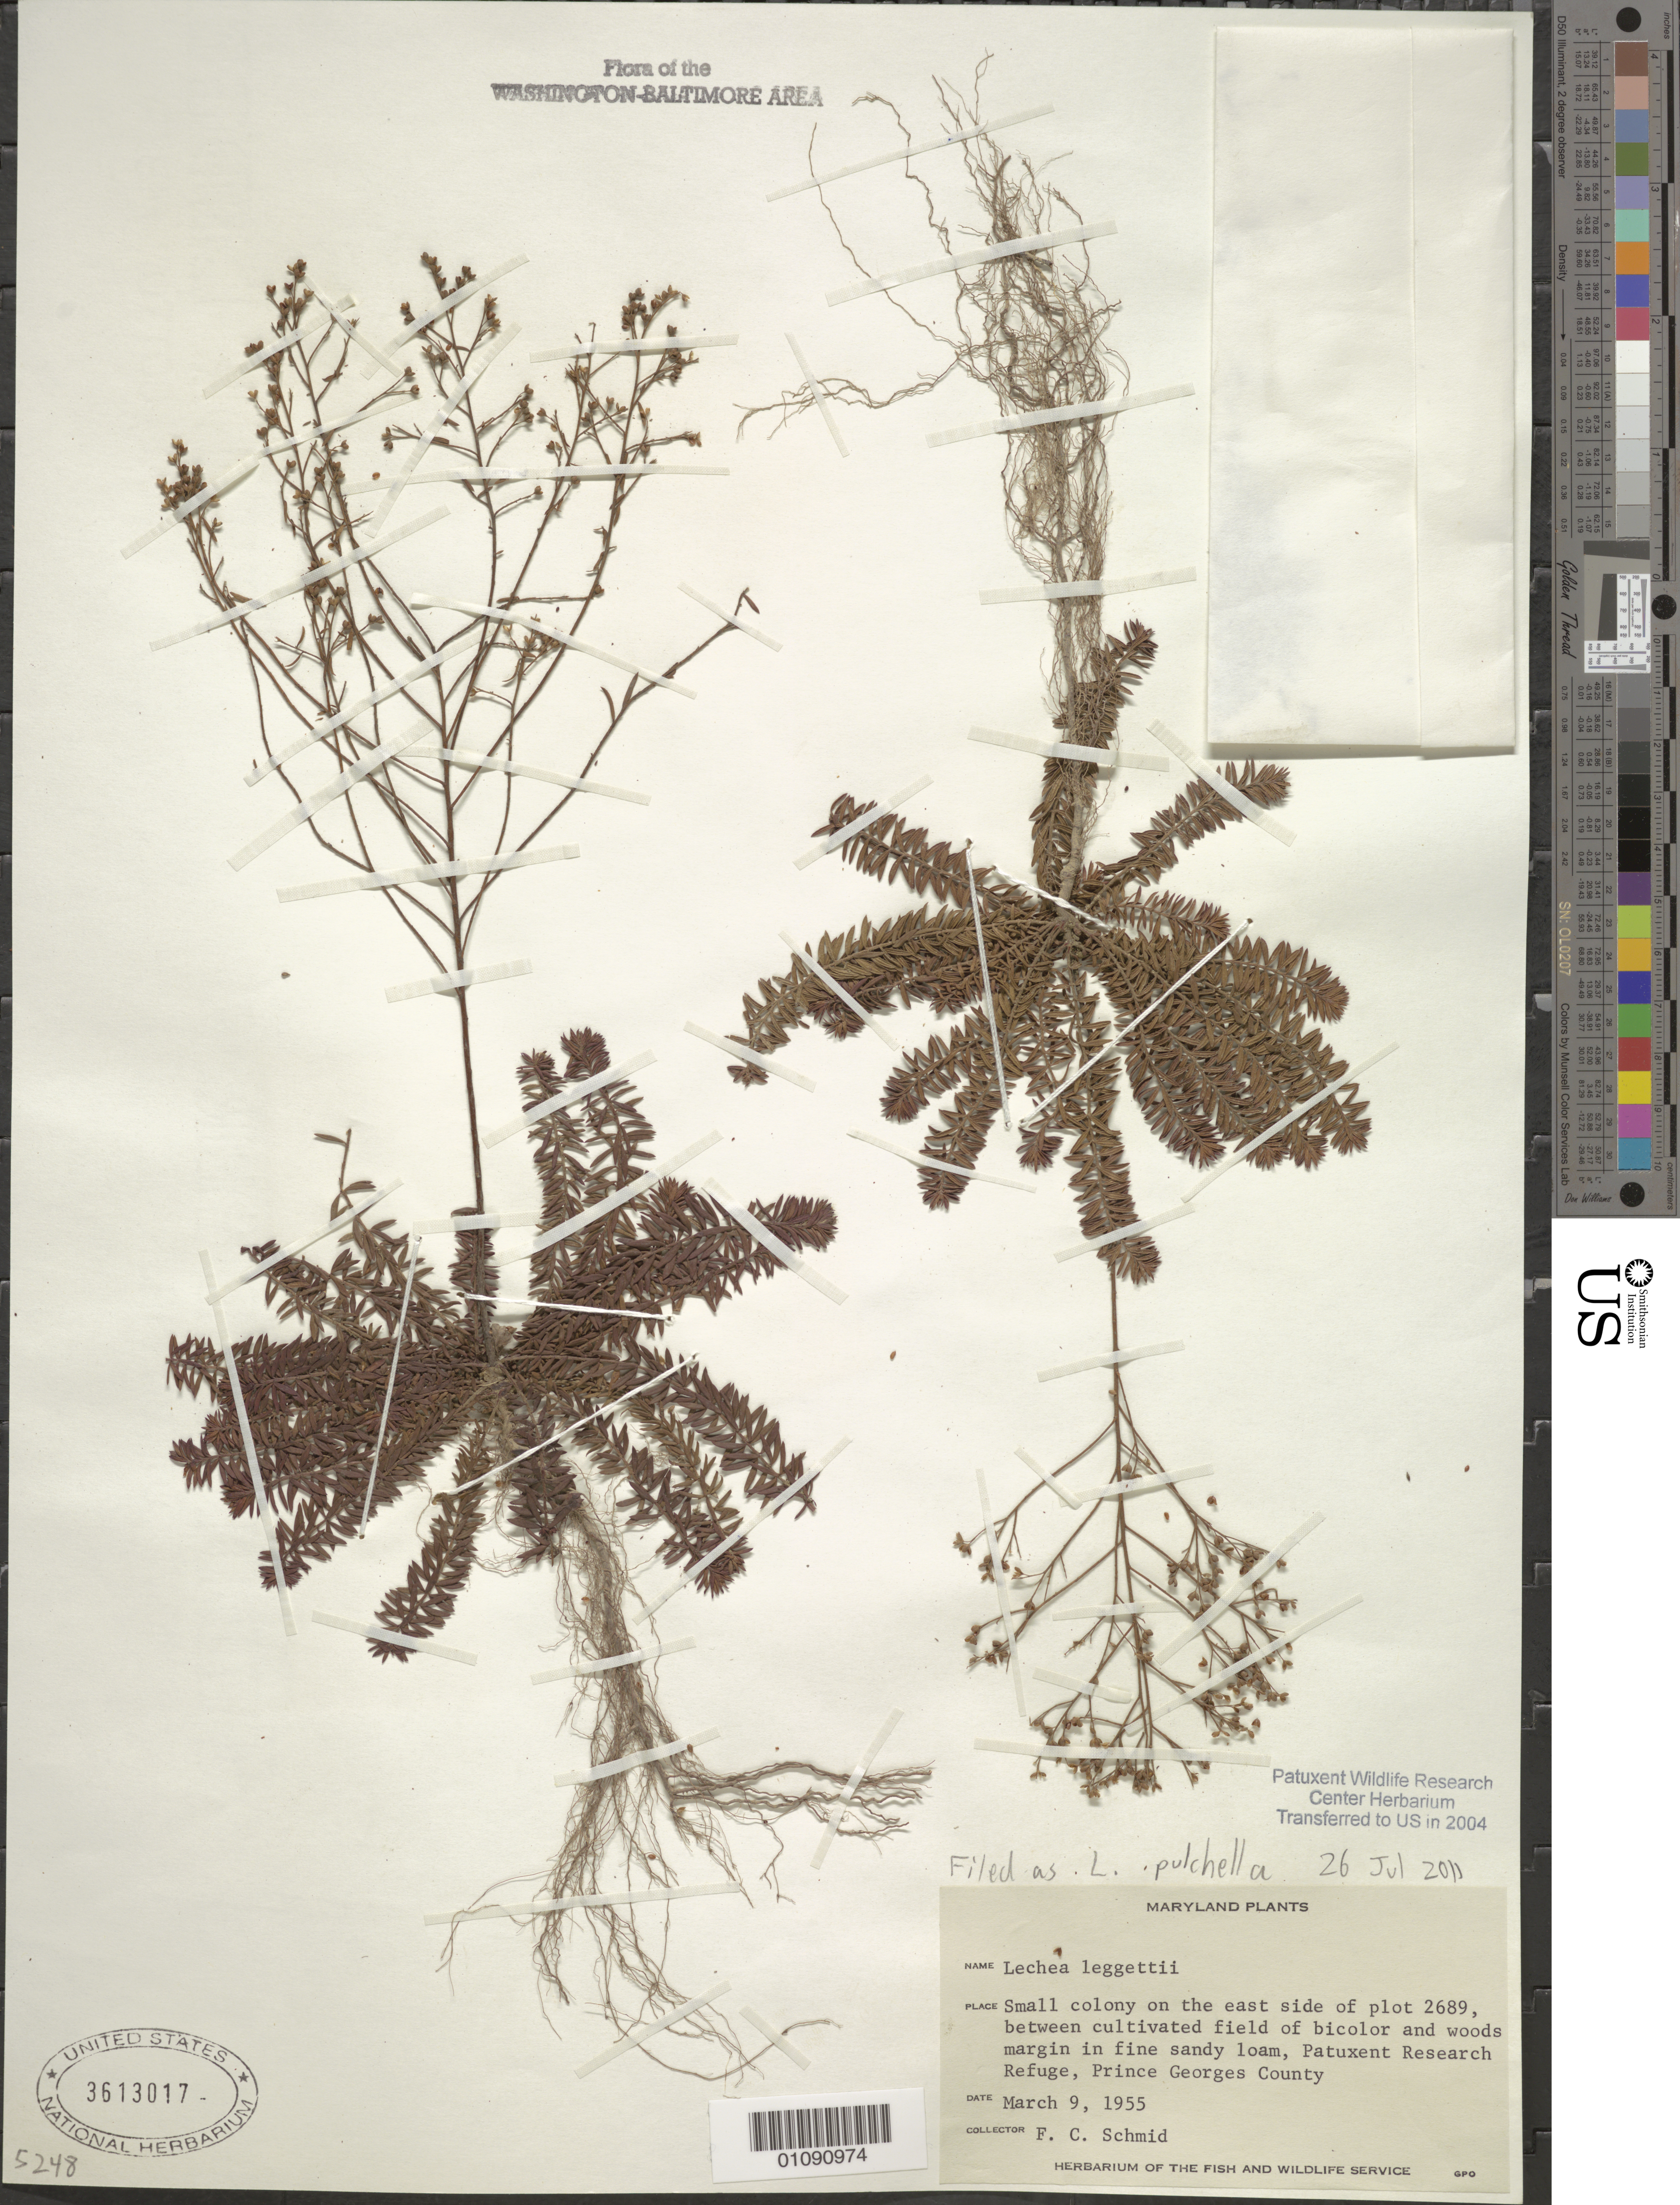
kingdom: Plantae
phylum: Tracheophyta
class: Magnoliopsida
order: Malvales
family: Cistaceae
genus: Lechea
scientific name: Lechea pulchella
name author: Raf.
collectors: F. Schmid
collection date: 1955-03-09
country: United States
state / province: Maryland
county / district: Prince George's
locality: Patuxent Wildlife Refuge. E. side of plot 2689.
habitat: Small colony; between cultivated field of bicolor and woods margin in fine sandy loam.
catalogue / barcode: US 3613017